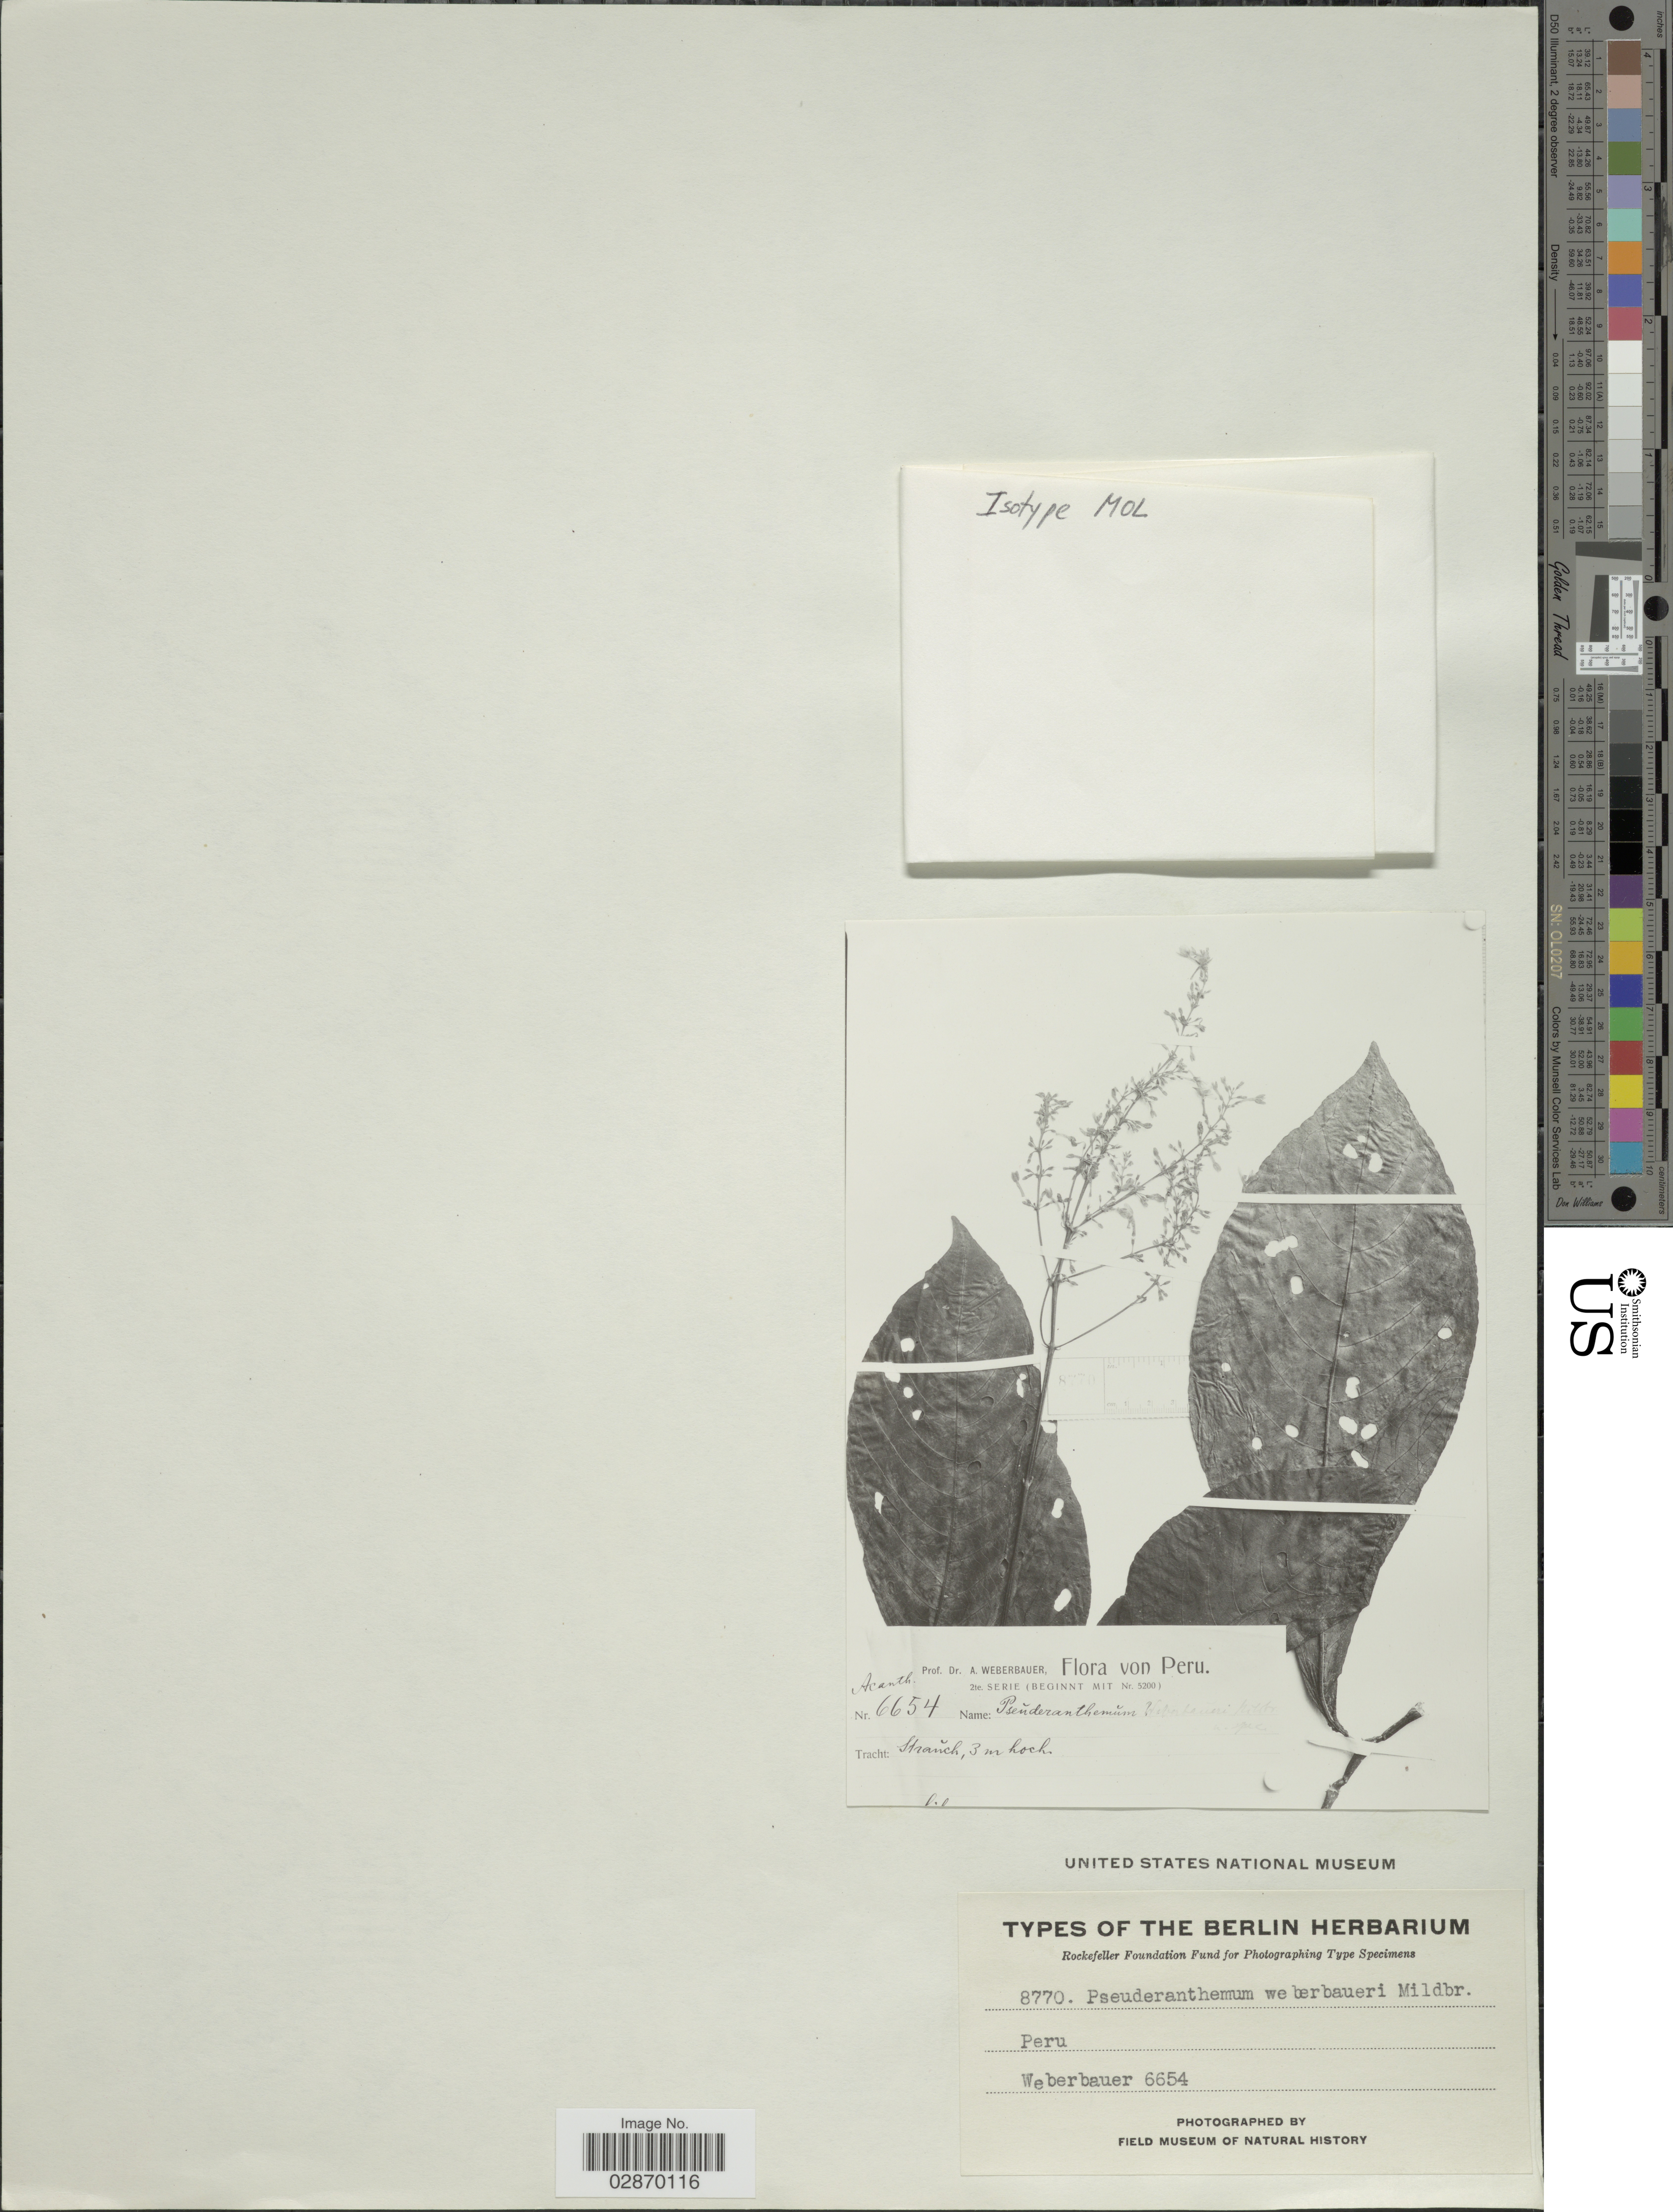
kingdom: Plantae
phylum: Tracheophyta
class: Magnoliopsida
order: Lamiales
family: Acanthaceae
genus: Pseuderanthemum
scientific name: Pseuderanthemum weberbaueri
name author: Mildbr.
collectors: A. Weberbauer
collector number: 6654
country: Peru